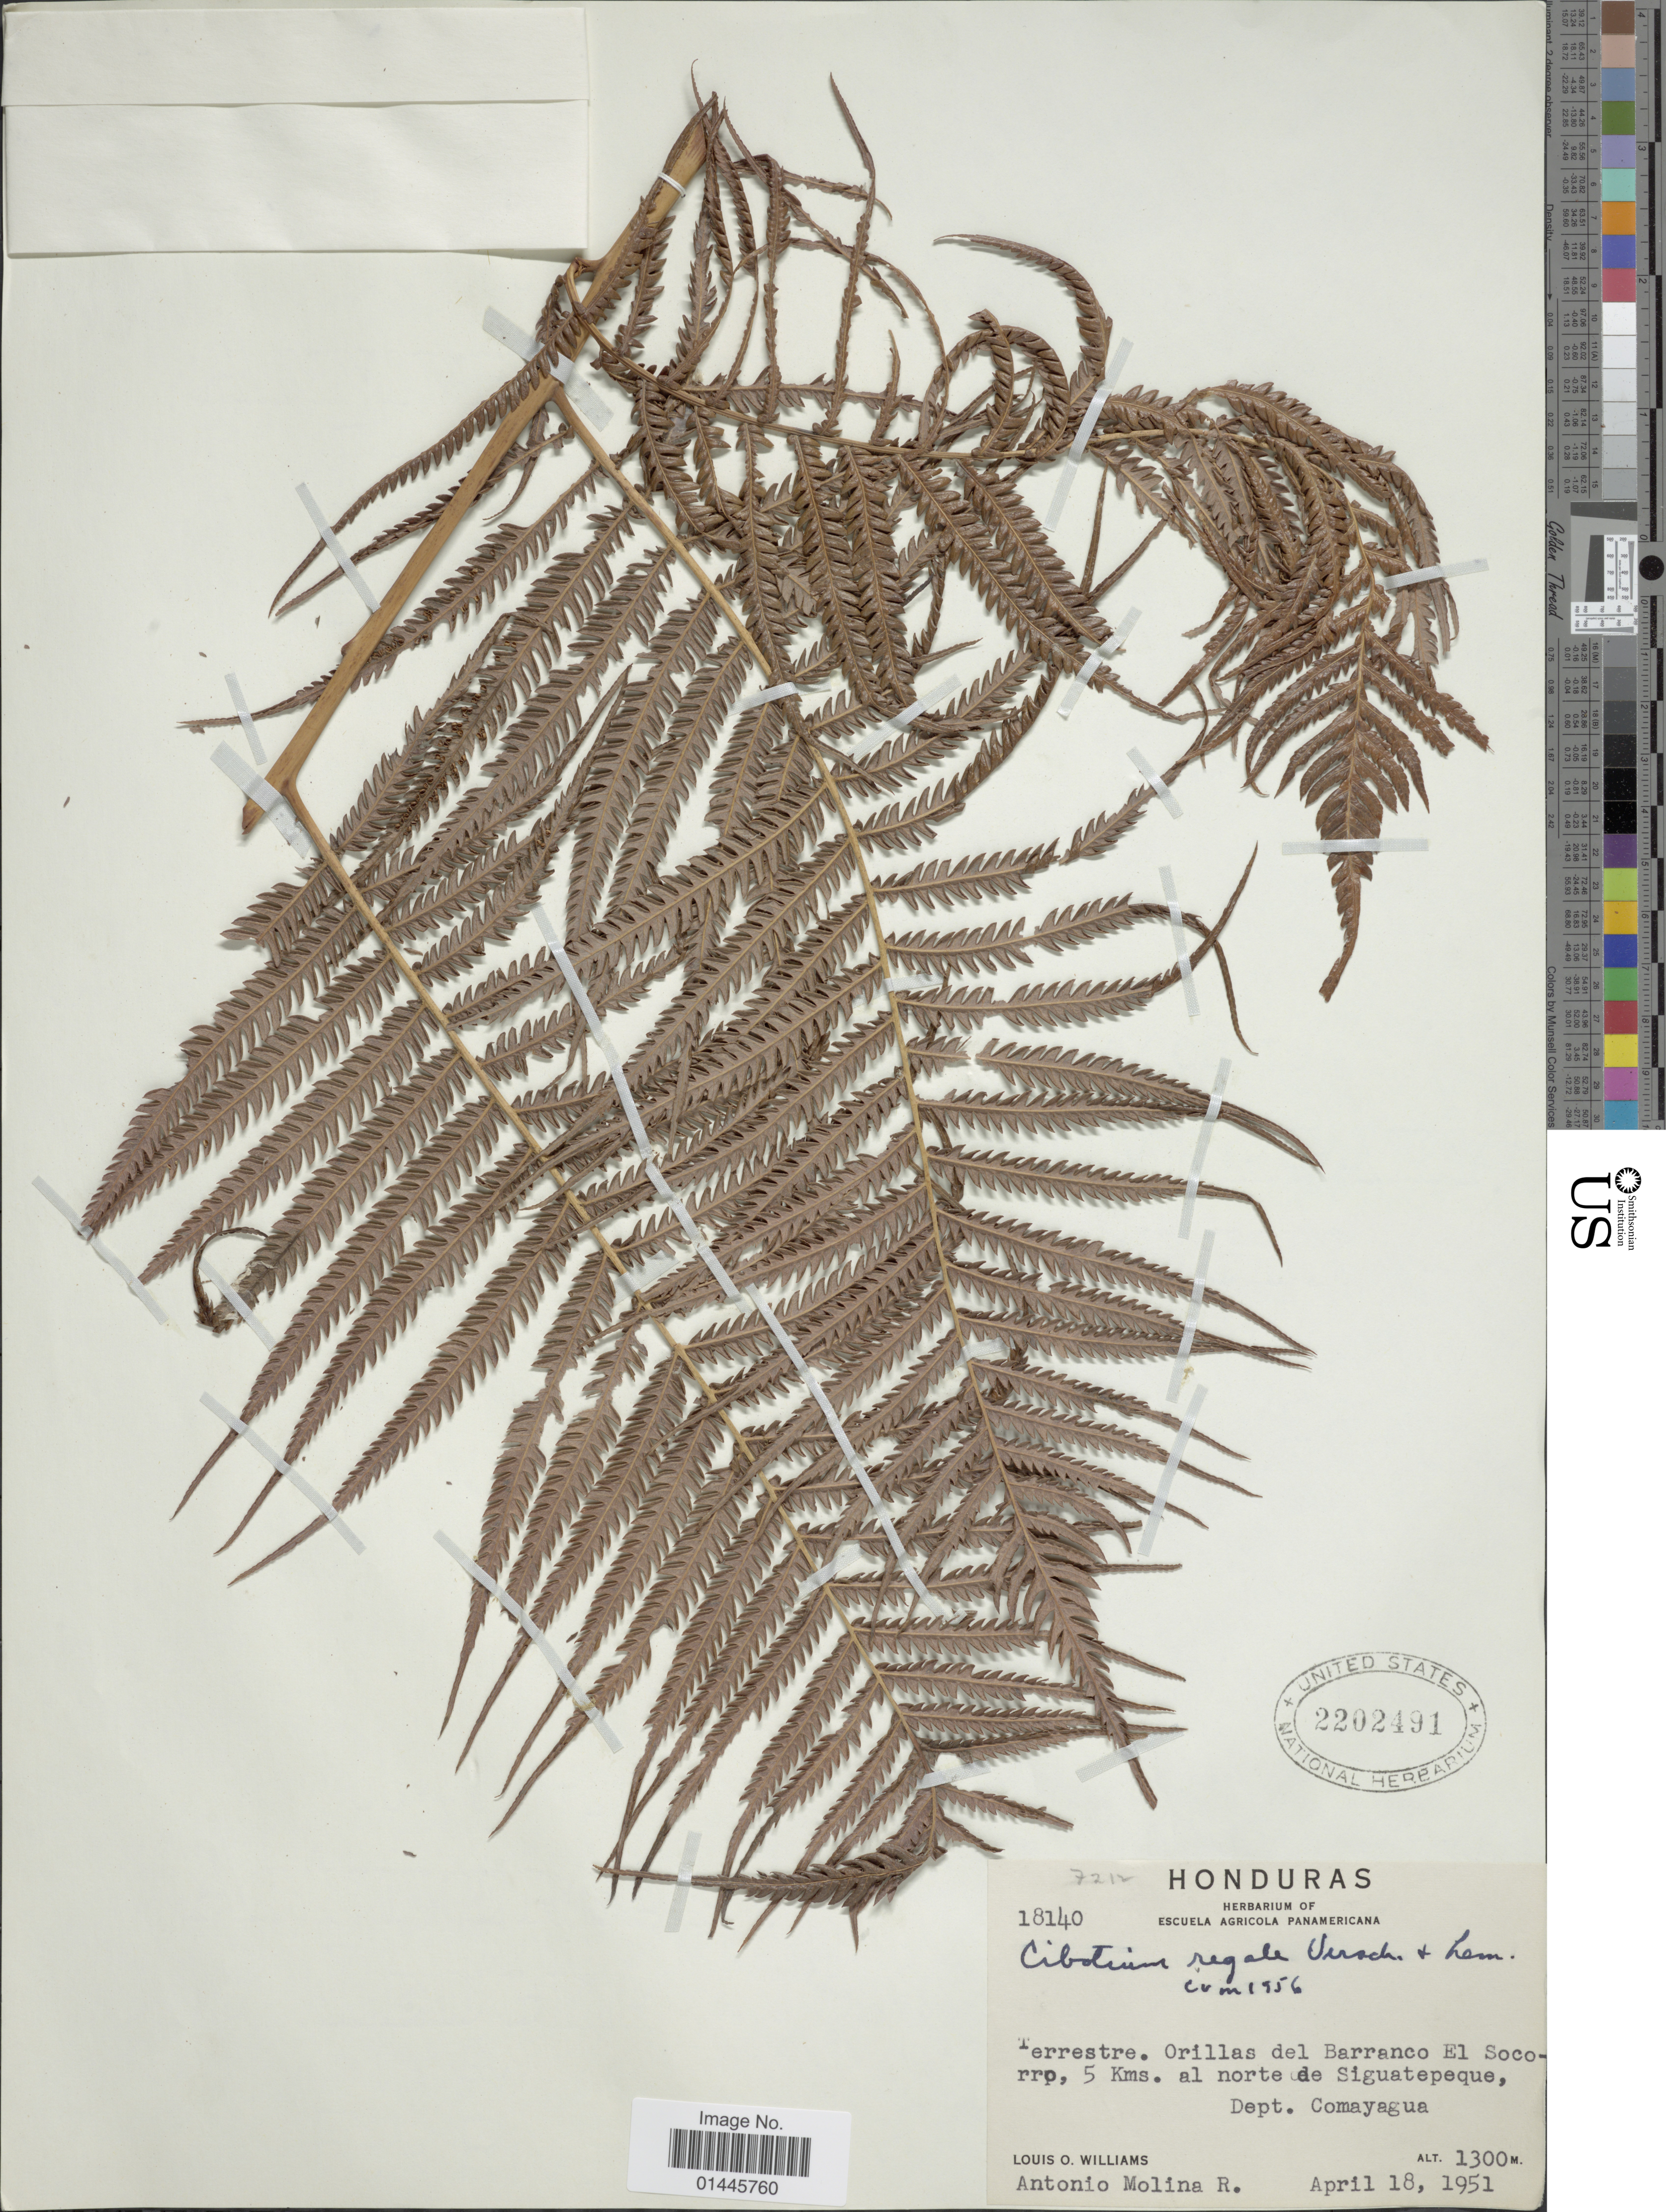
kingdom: Plantae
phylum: Tracheophyta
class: Polypodiopsida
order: Cyatheales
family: Cibotiaceae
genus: Cibotium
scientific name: Cibotium regale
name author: Verschaff. & Lem.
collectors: L. O. Williams & A. Molina R.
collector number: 18140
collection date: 1951-04-18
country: Honduras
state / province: Comayagua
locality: Orillas del Barranco El Socorro, 5 Kms. al norte de Siguatepeque.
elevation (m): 1300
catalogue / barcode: US 2202491